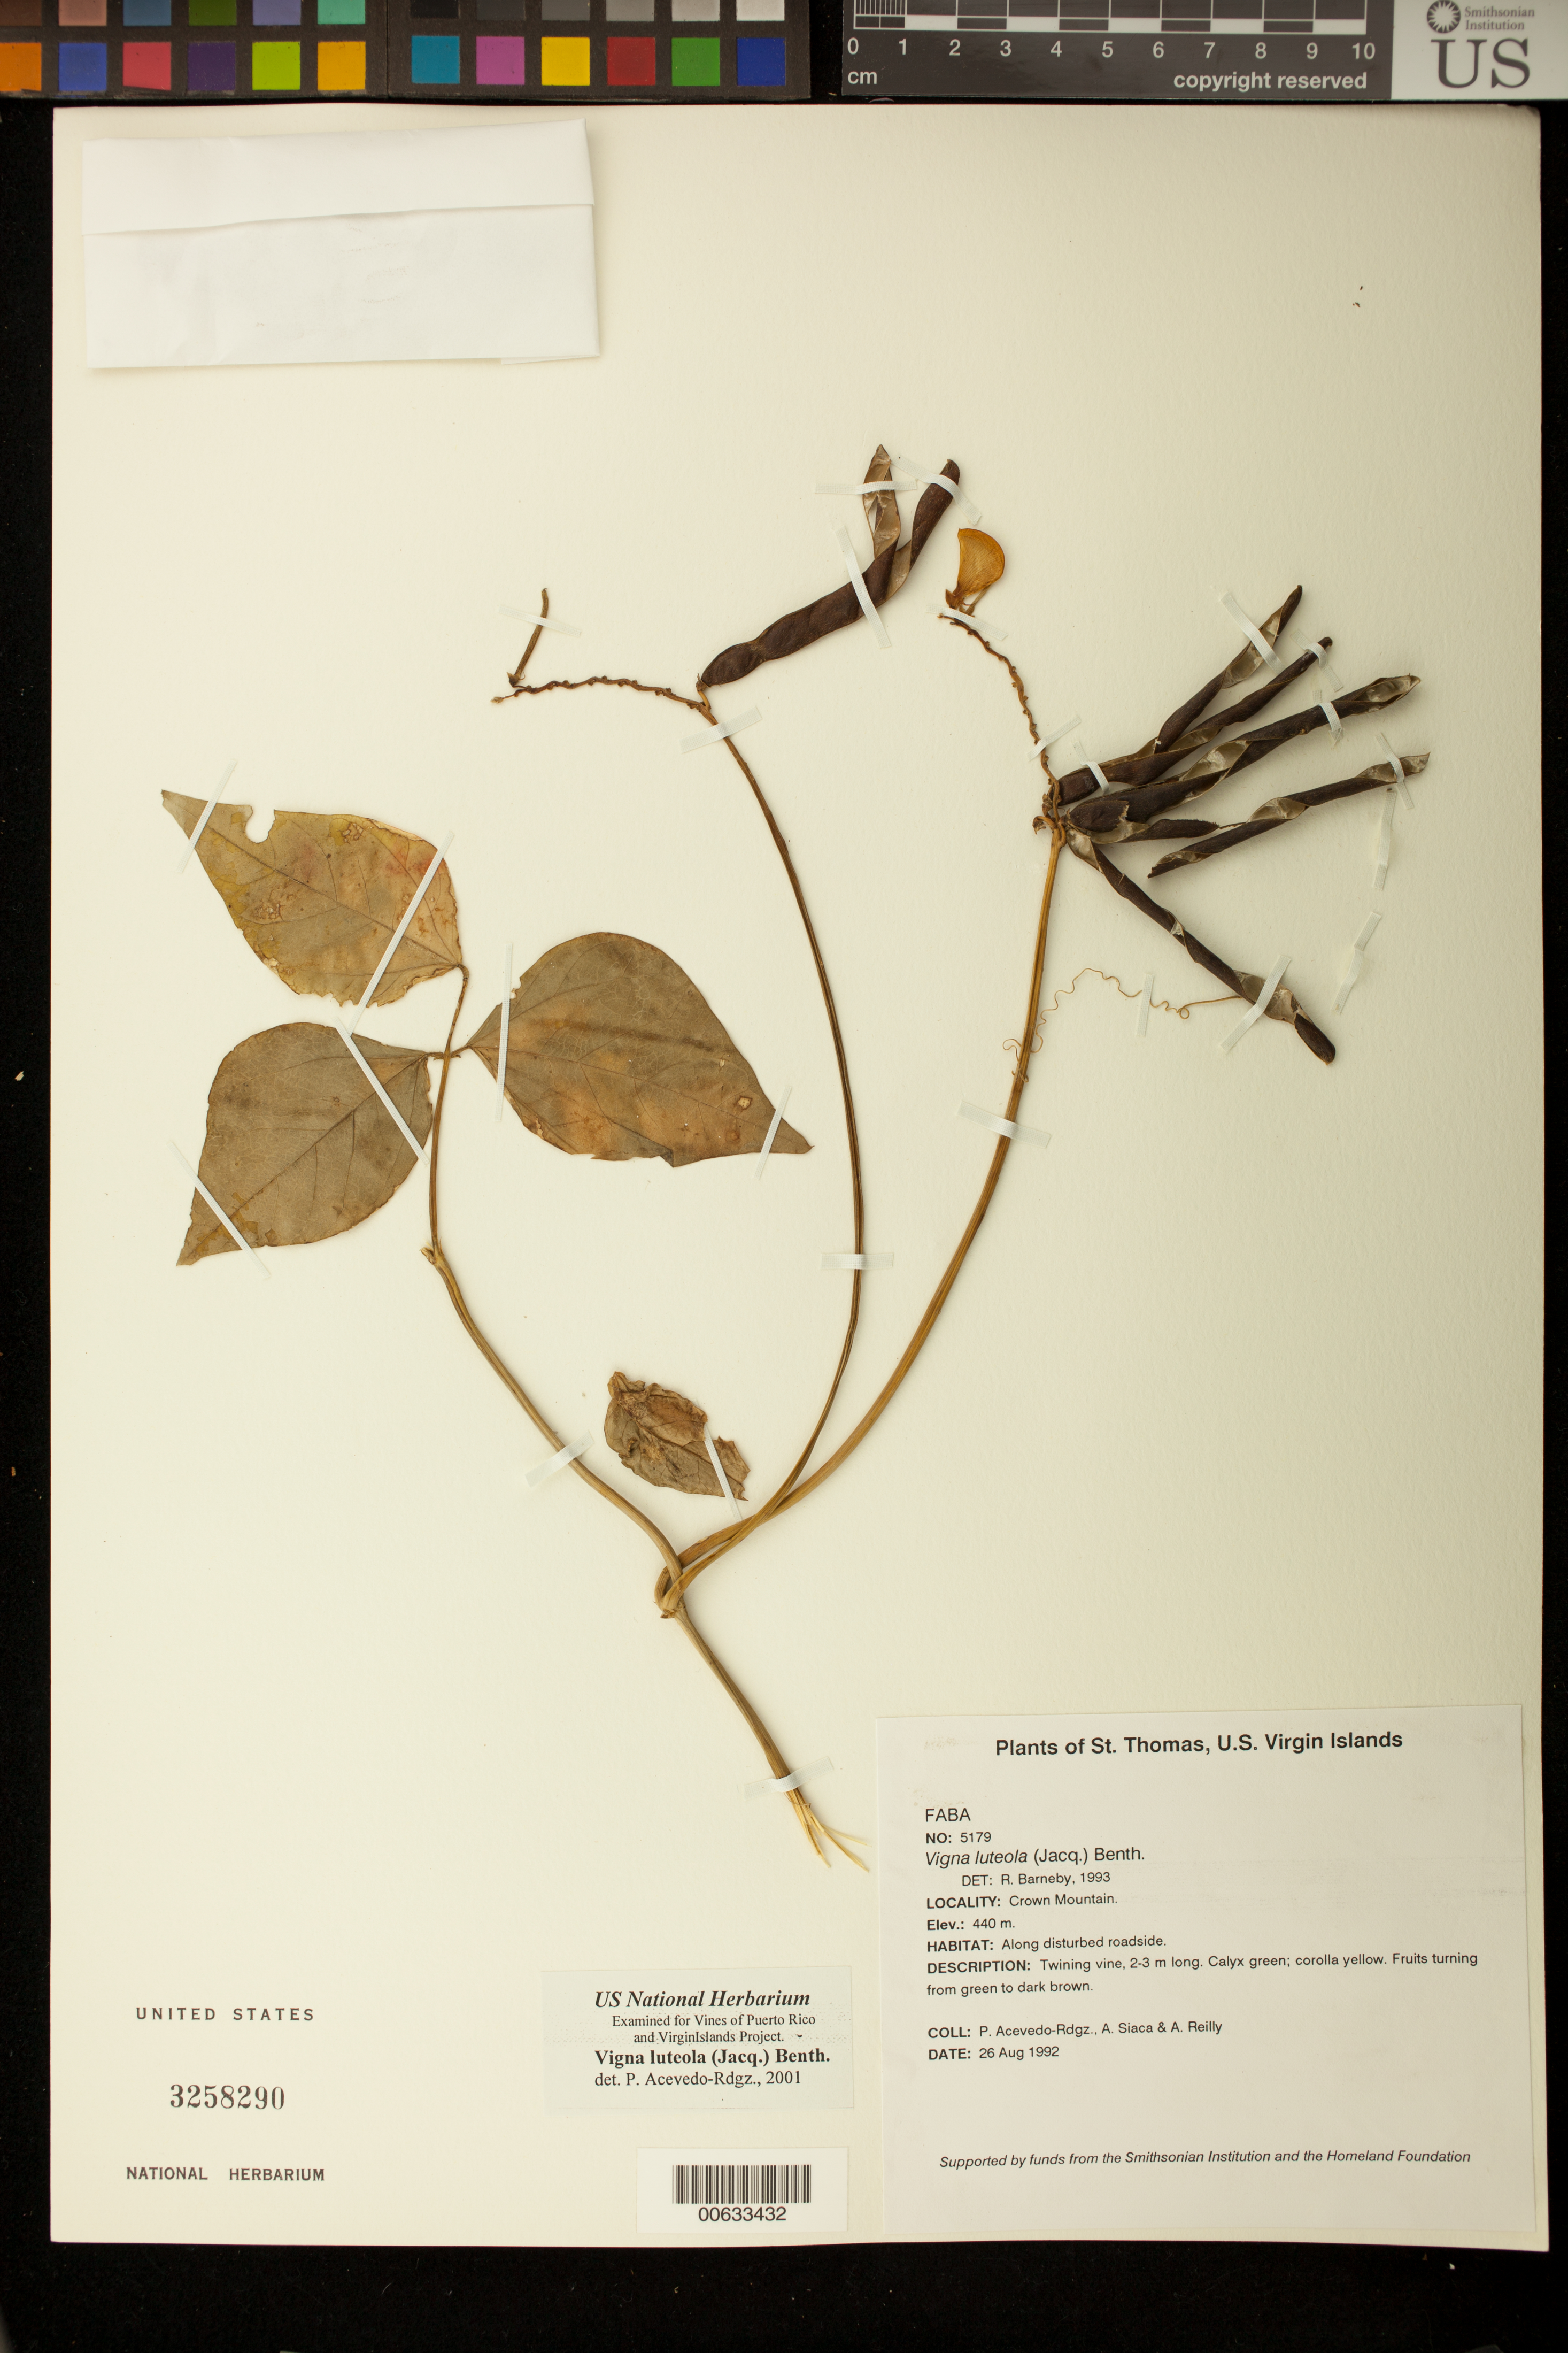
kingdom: Plantae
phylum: Tracheophyta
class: Magnoliopsida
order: Fabales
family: Fabaceae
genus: Vigna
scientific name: Vigna luteola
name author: (Jacq.) Benth.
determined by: Barneby, Rupert C., (NY)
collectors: P. Acevedo-Rodr., A. Siaca & A. Reilly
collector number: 5179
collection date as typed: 26 Aug 1992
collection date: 1992-08-26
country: U.S. Virgin Islands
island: St. Thomas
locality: Crown Mountain.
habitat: Along disturbed roadside.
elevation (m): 440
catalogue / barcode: US 3258290